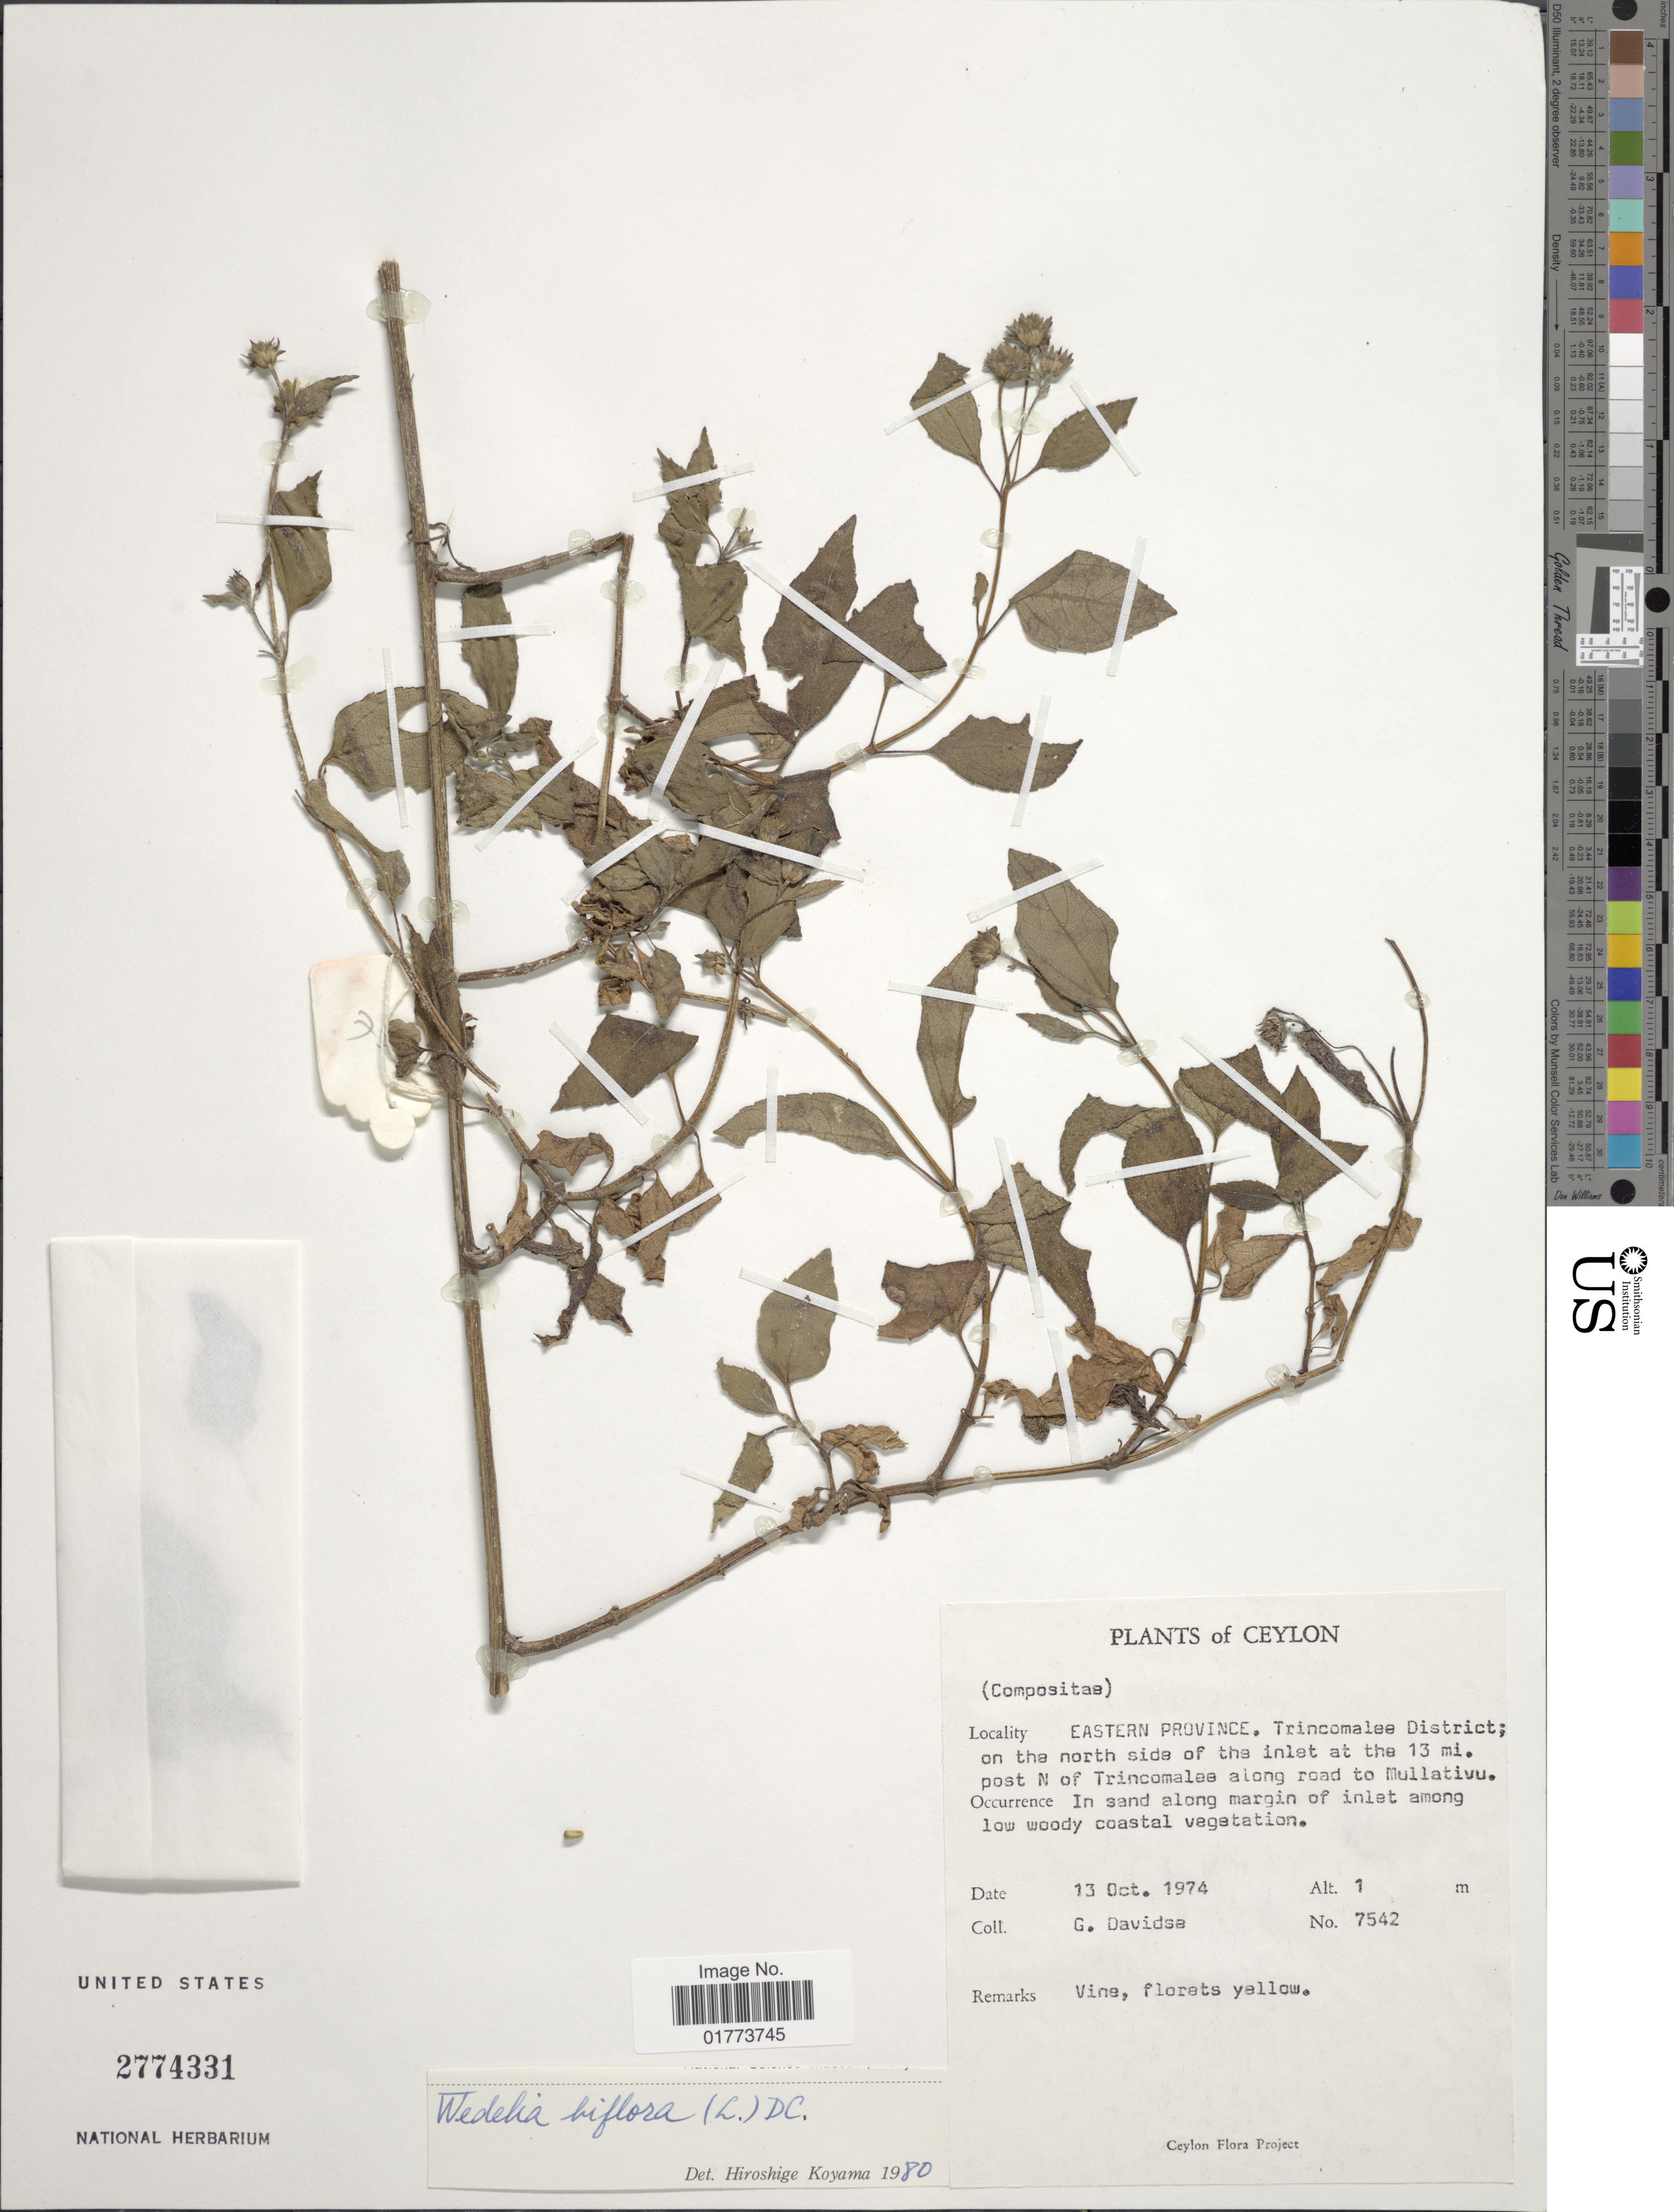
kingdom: Plantae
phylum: Tracheophyta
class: Magnoliopsida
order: Asterales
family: Asteraceae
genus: Wollastonia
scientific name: Wollastonia biflora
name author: (L.) DC.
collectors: G. Davidse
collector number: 7542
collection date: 1974-10-13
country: Sri Lanka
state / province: Eastern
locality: Ceylon. Eastern Province. Trincimalee District; on the north side of the inlet at the 13 mi. post N of Trincomalee along road to Mullativu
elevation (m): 1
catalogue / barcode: US 2774331